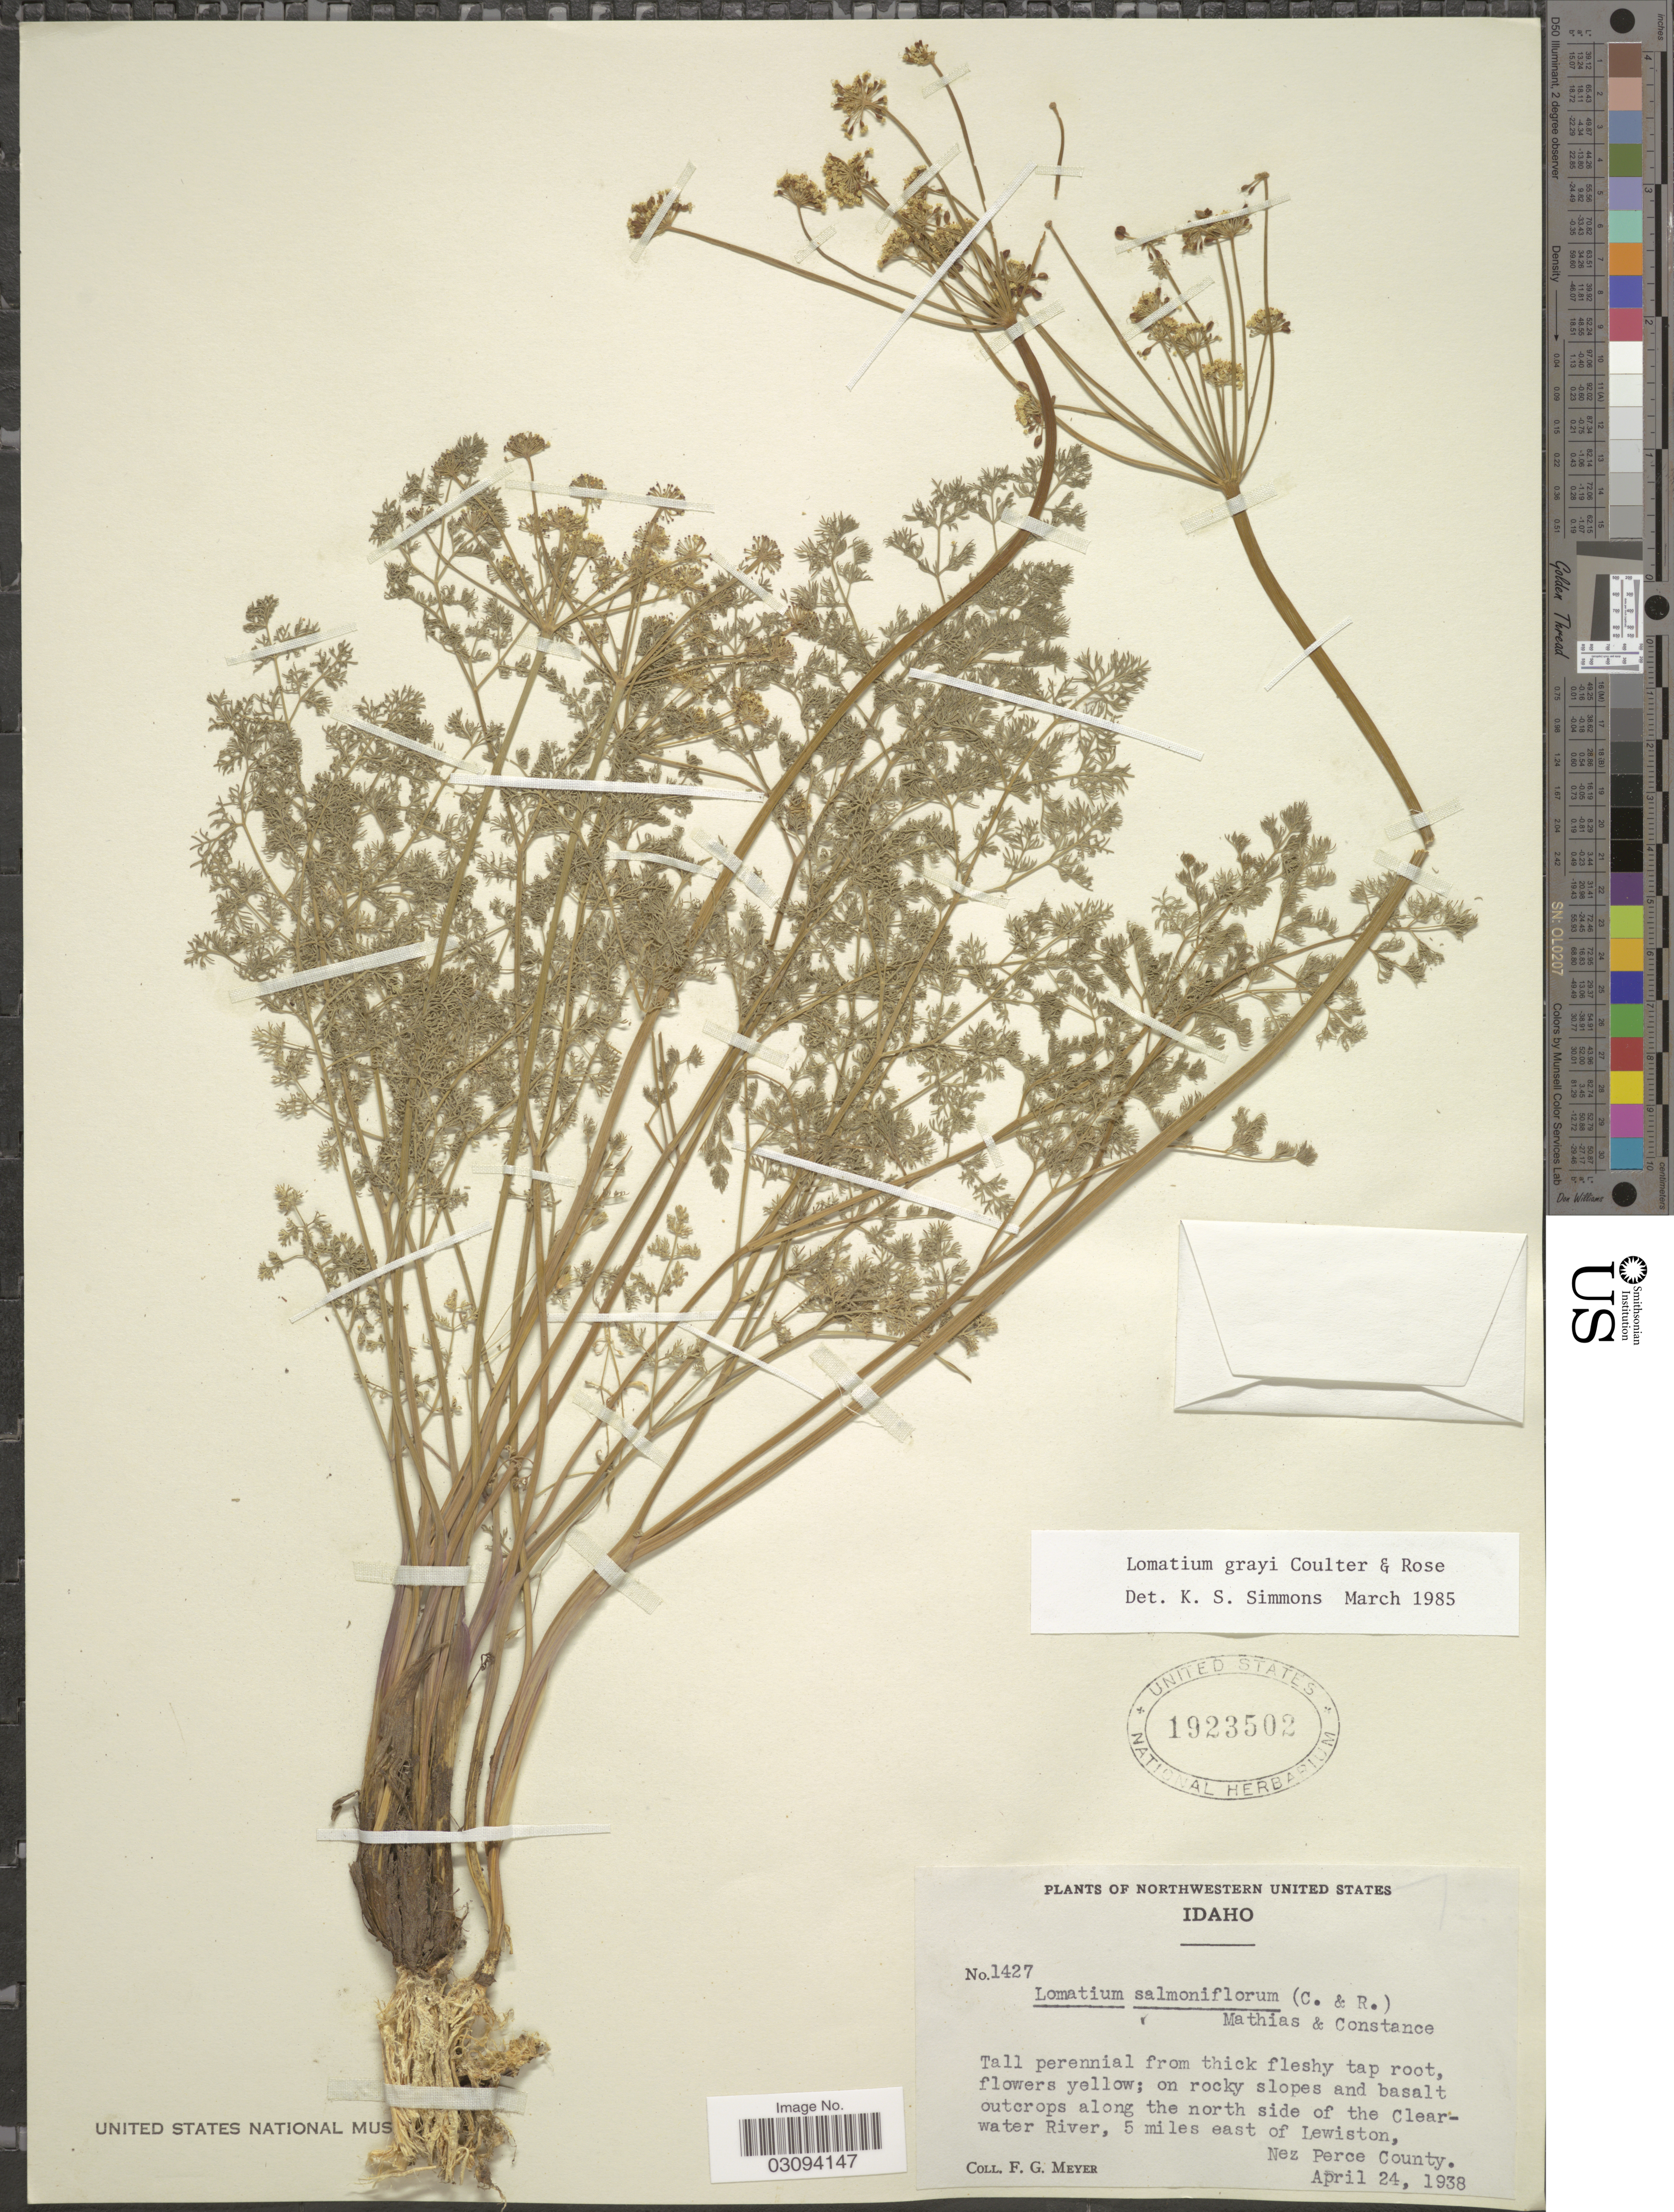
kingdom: Plantae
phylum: Tracheophyta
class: Magnoliopsida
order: Apiales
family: Apiaceae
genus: Lomatium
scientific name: Lomatium grayi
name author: (J.M. Coult. & Rose) J.M. Coult. & Rose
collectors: F. G. Meyer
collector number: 1427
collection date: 1938-04-24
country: United States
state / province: Idaho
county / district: Nez Perce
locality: Along the N side of the Clearwater River, 5 miles east of Lewiston.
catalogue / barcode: US 1923502